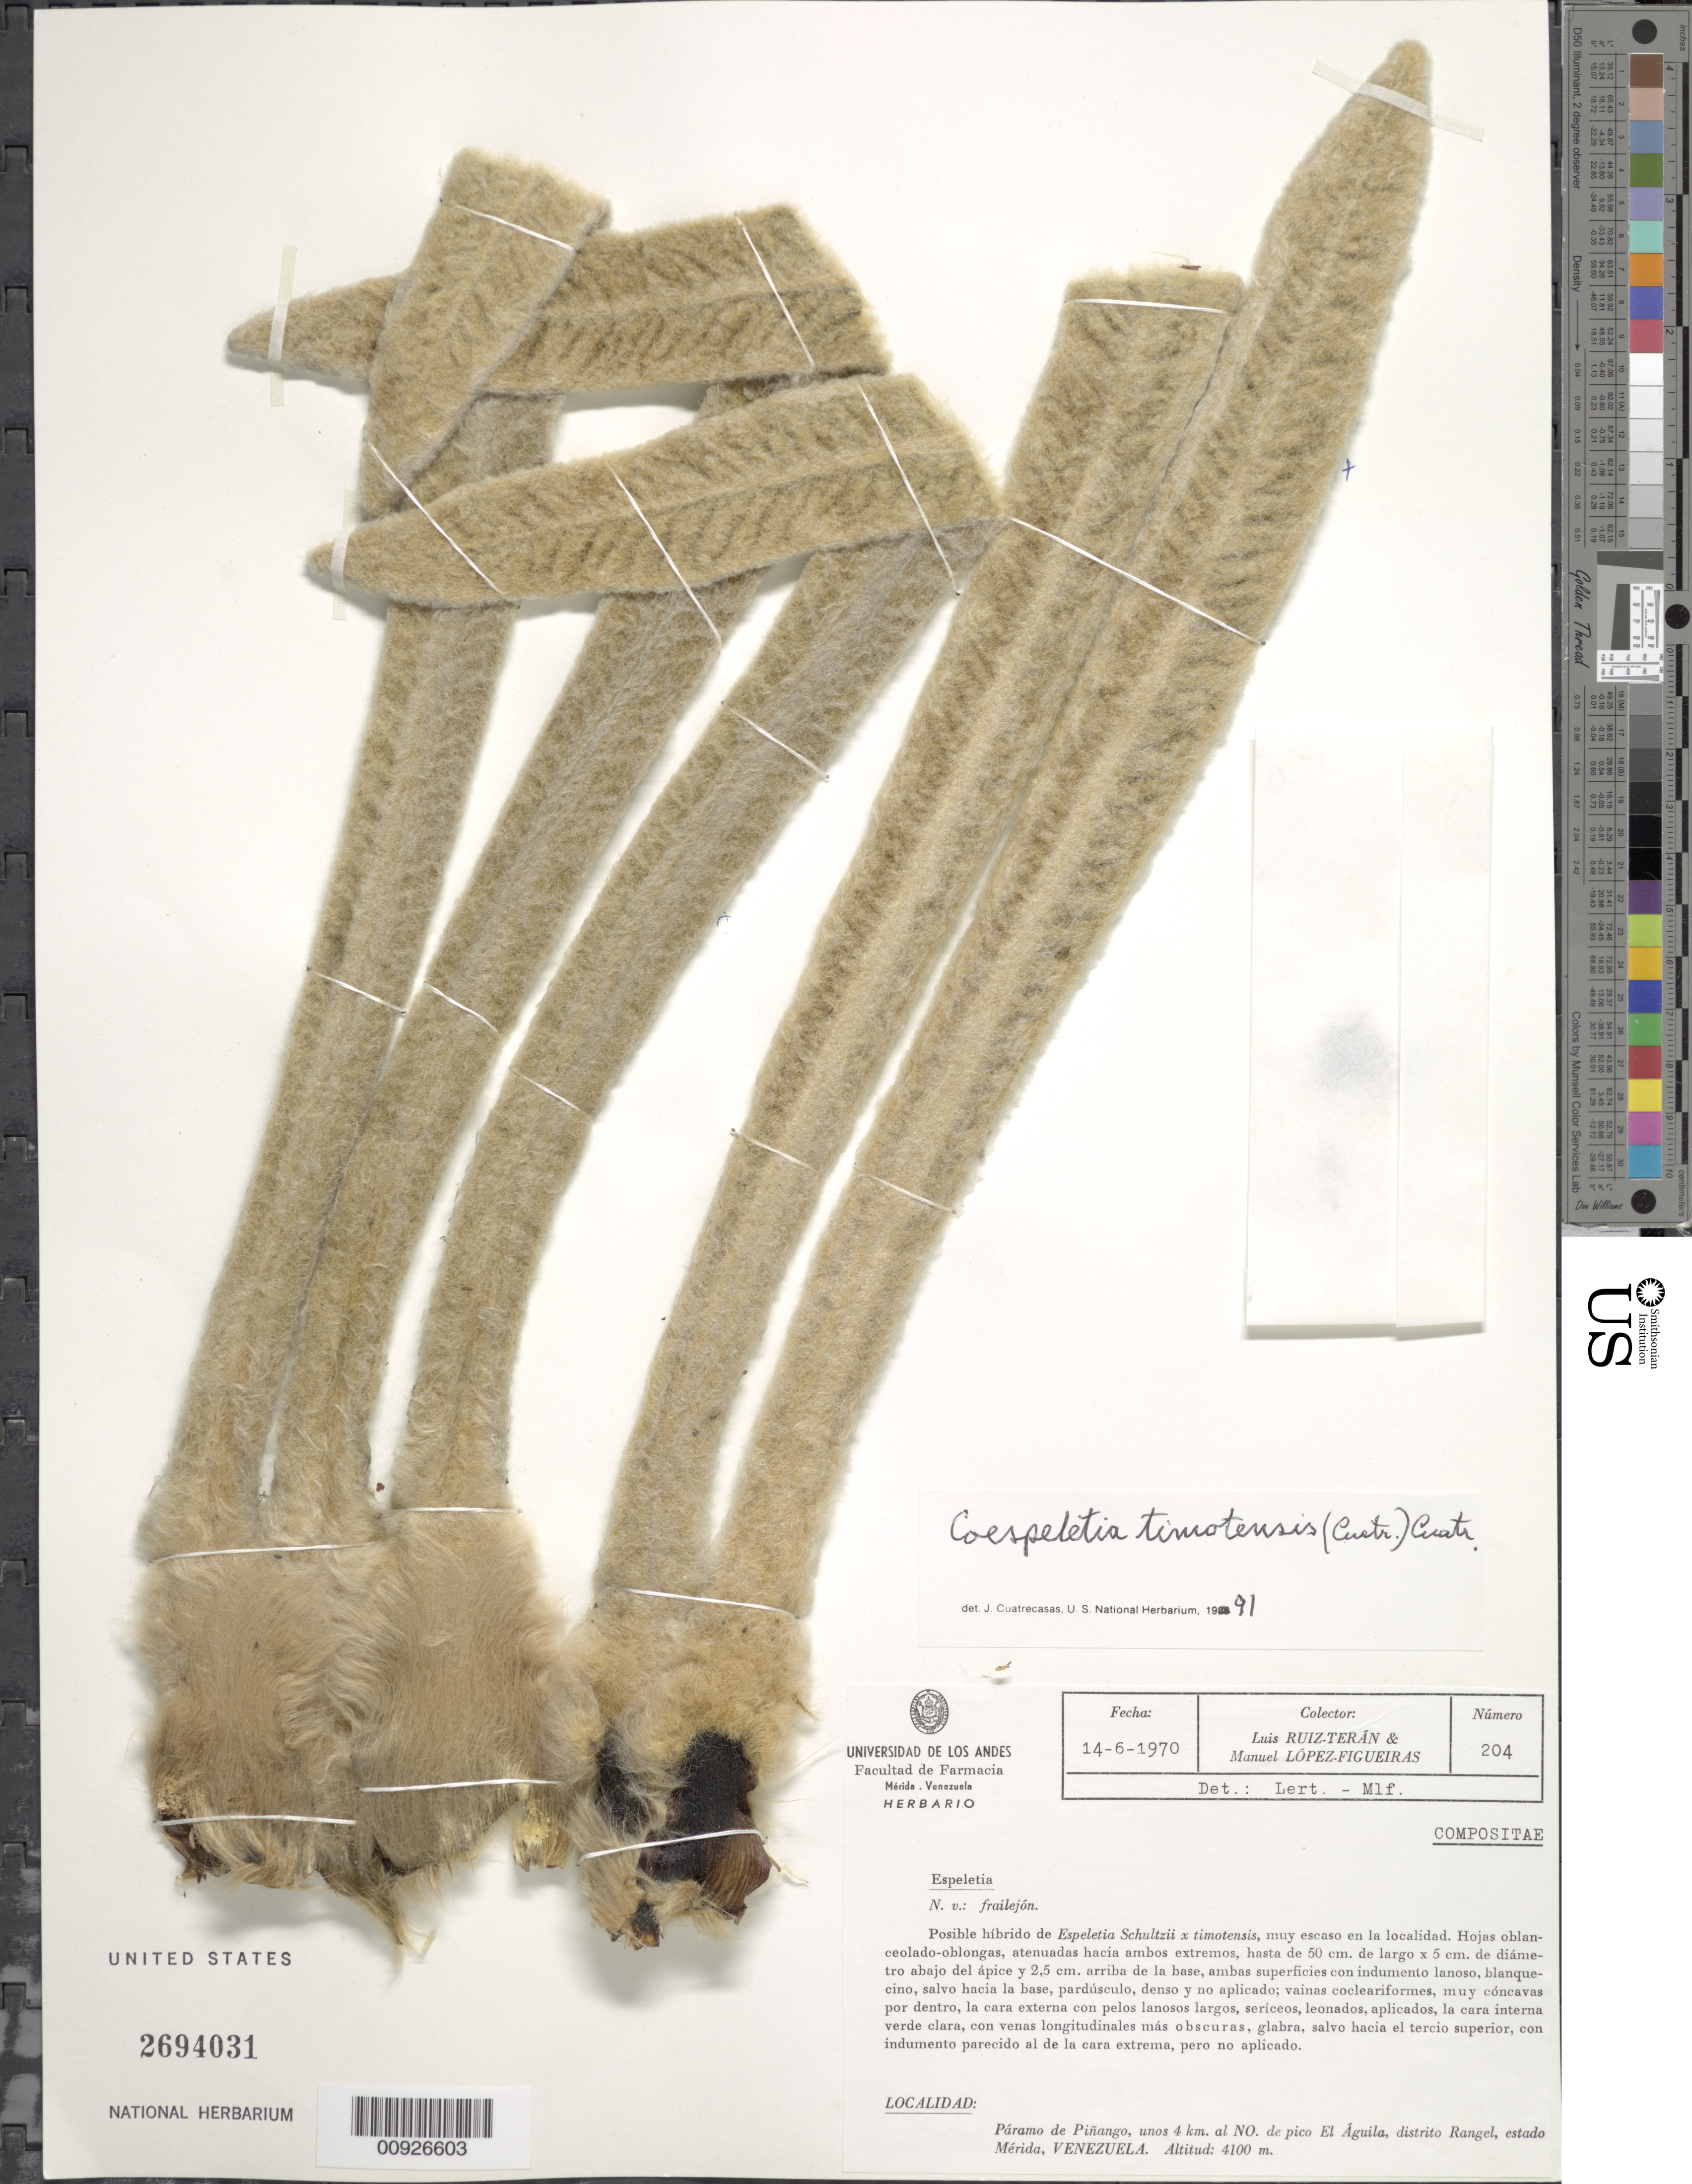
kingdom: Plantae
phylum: Tracheophyta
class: Magnoliopsida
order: Asterales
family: Asteraceae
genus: Coespeletia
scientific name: Coespeletia timotensis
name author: (Cuatrec.) Cuatrec.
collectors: L. E. Ruíz-Terán & M. López Figueiras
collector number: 204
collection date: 1970-06-14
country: Venezuela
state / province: Mérida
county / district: Rangel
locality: P. de Piñango. Unos 4 km al NO de pico El Águila.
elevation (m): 4100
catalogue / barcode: US 2694031